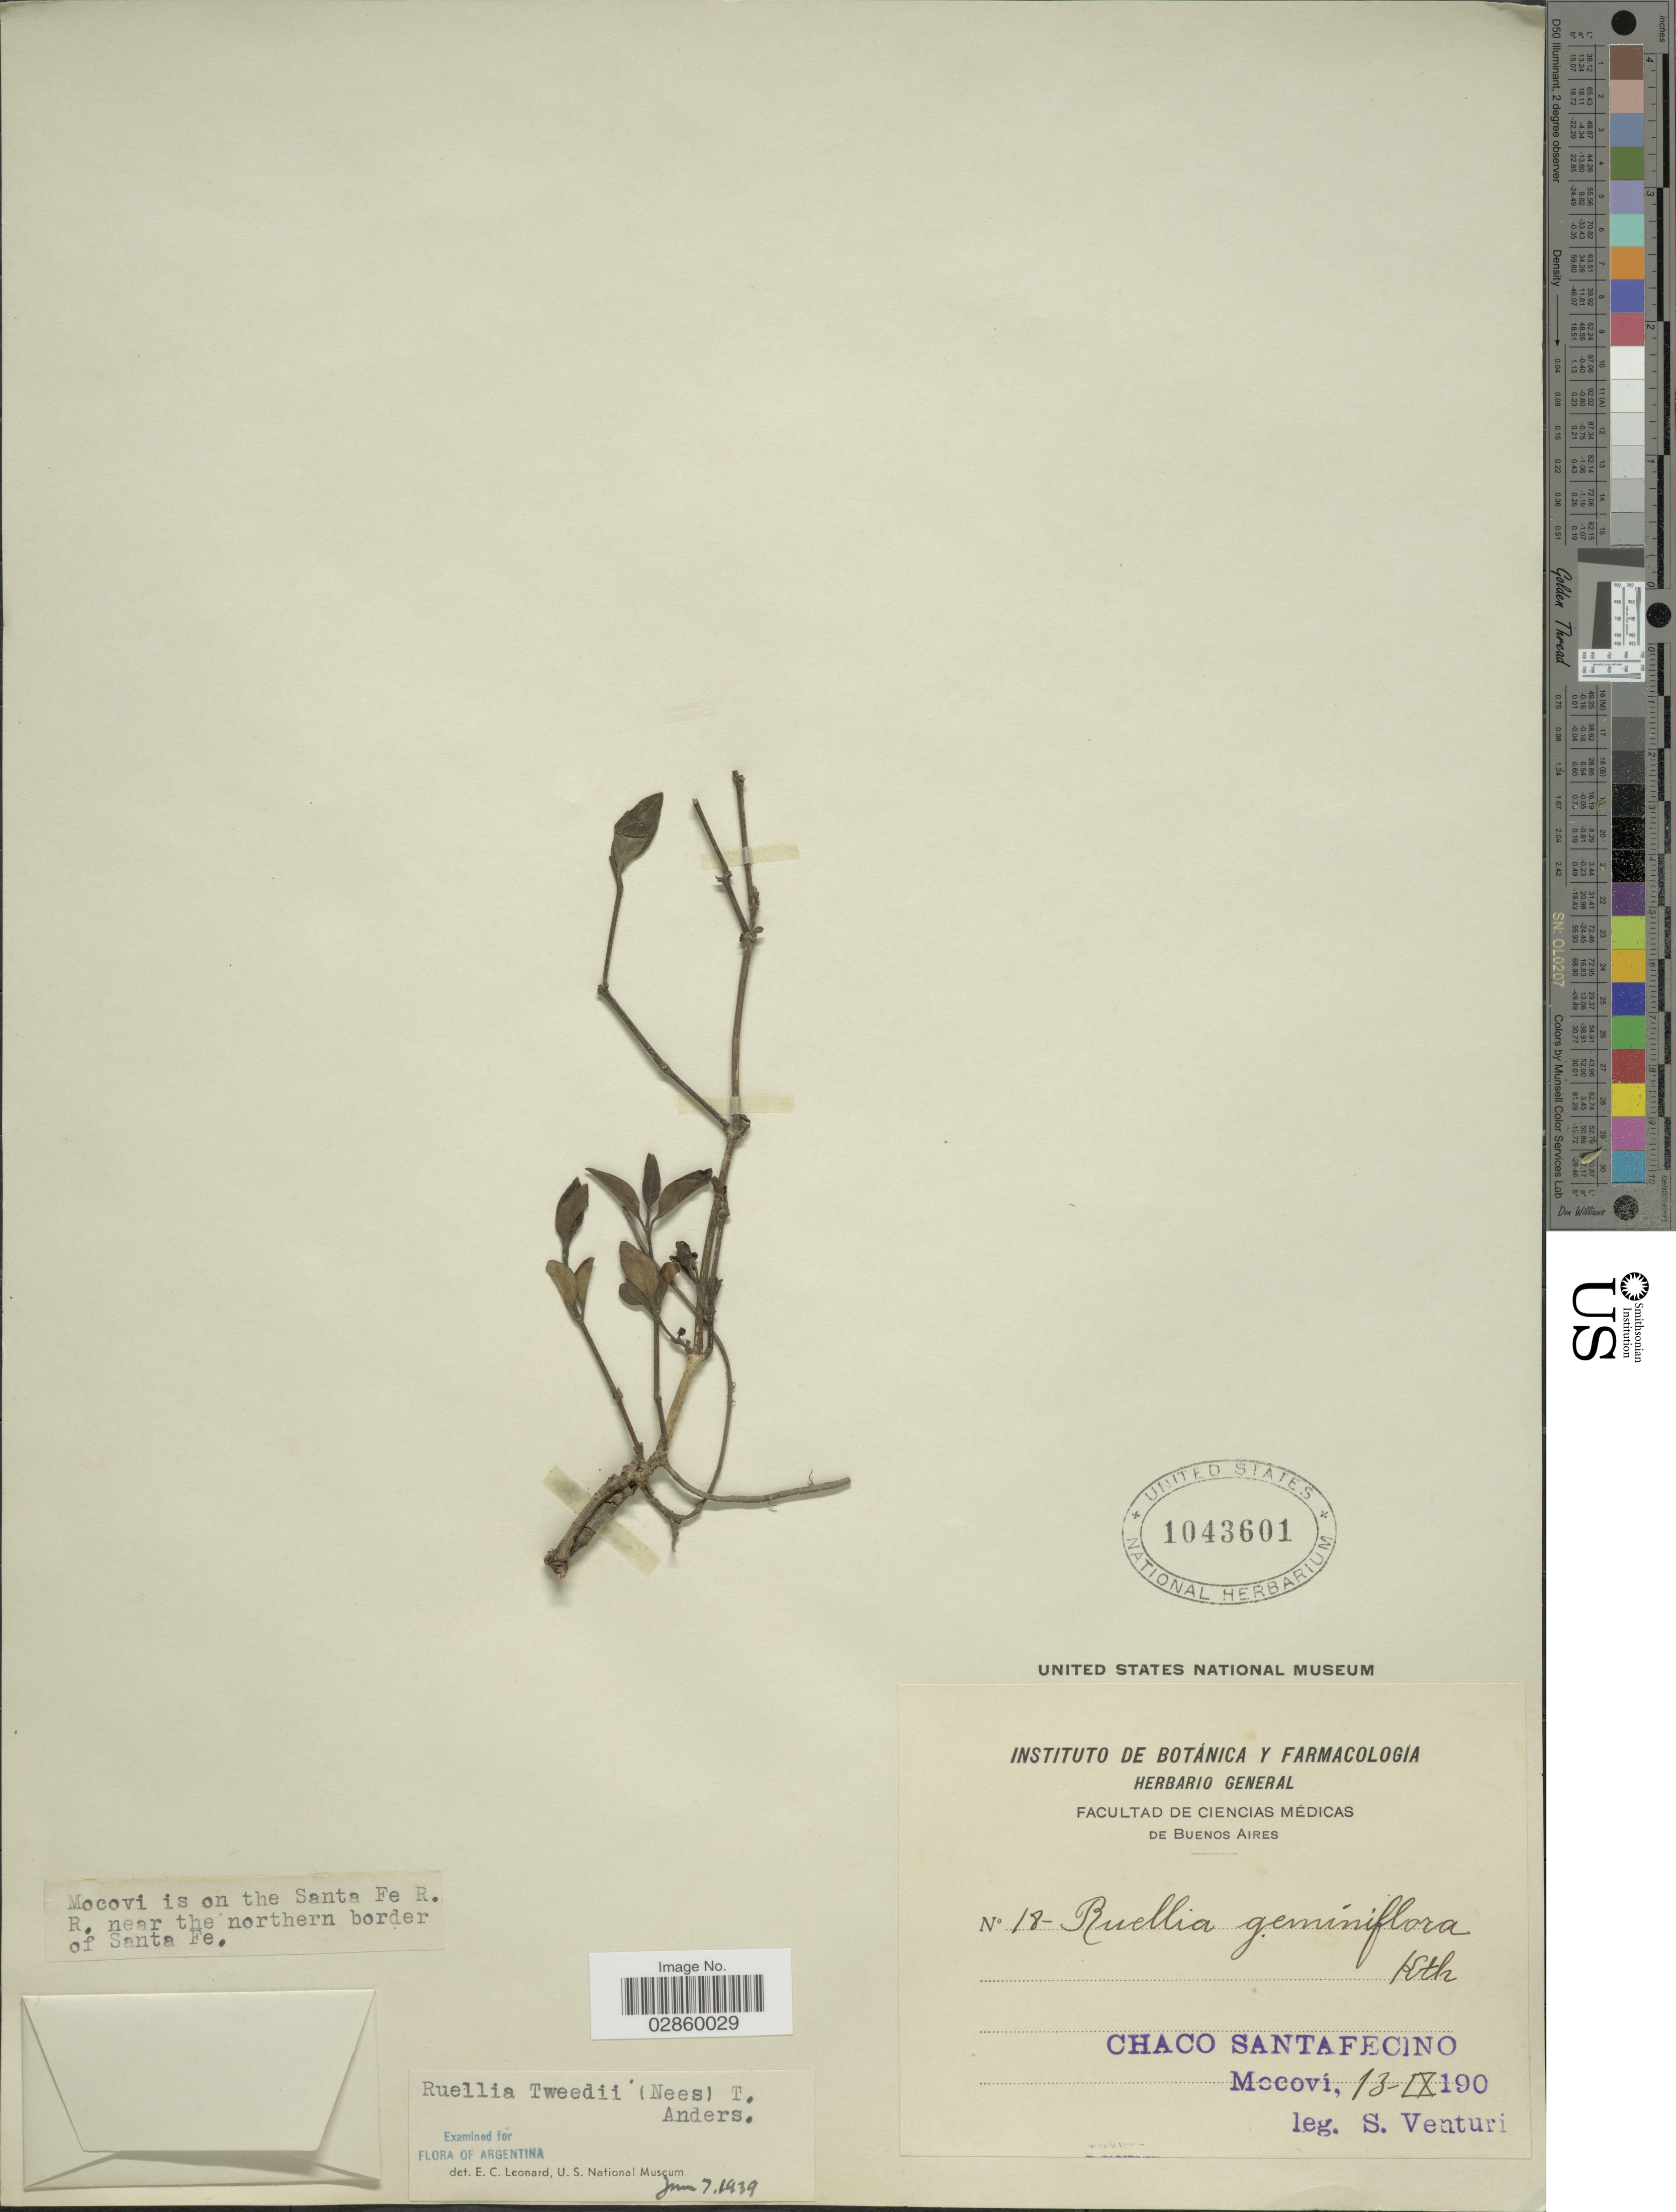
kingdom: Plantae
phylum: Tracheophyta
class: Magnoliopsida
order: Lamiales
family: Acanthaceae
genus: Ruellia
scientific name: Ruellia erythropus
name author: (Nees) Lindau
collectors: S. Venturi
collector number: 18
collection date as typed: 13-IX-190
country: Argentina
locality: Chaco Santafecino, Mocovi, Mocovi is on the Santa Fe R., R. near the northern border of Santa Fe.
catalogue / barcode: US 1043601